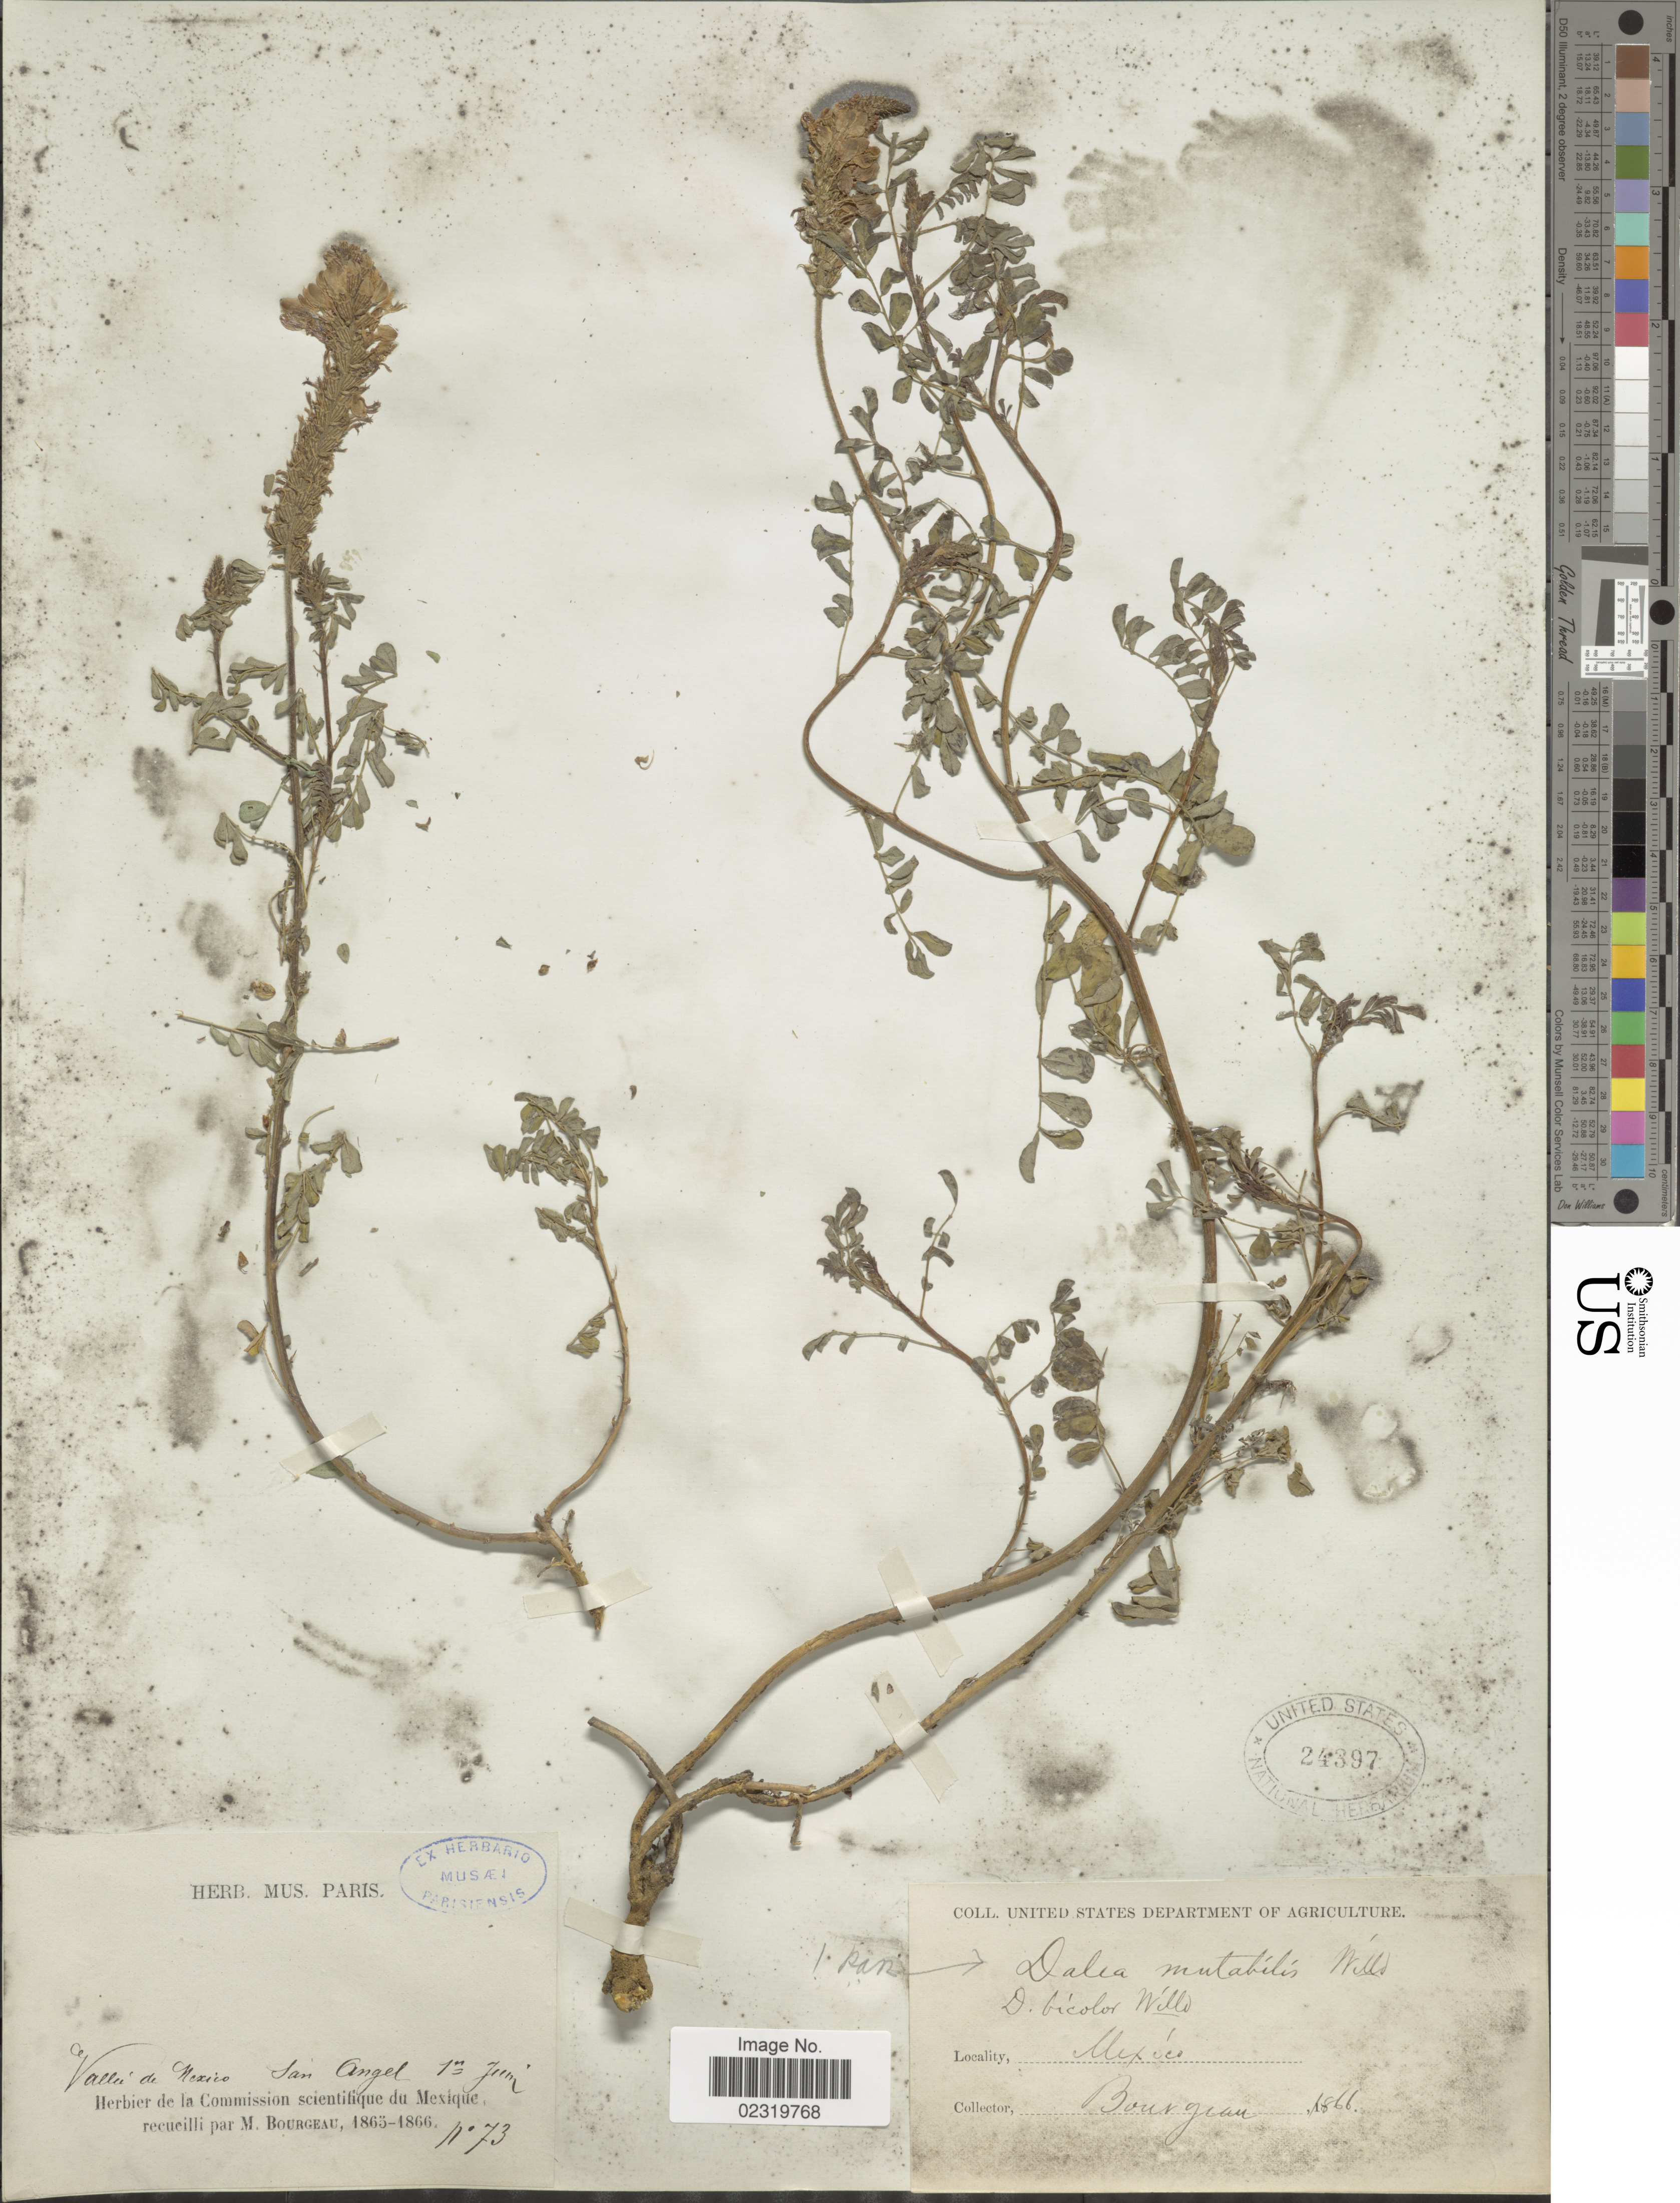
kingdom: Plantae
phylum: Tracheophyta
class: Magnoliopsida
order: Fabales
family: Fabaceae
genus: Dalea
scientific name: Dalea obovatifolia var. obovatifolia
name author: Ortega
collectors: M. Bourgeau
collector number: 73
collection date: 1866-06-01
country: Mexico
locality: Vallee de Mexico, San Angel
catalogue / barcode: US 24397